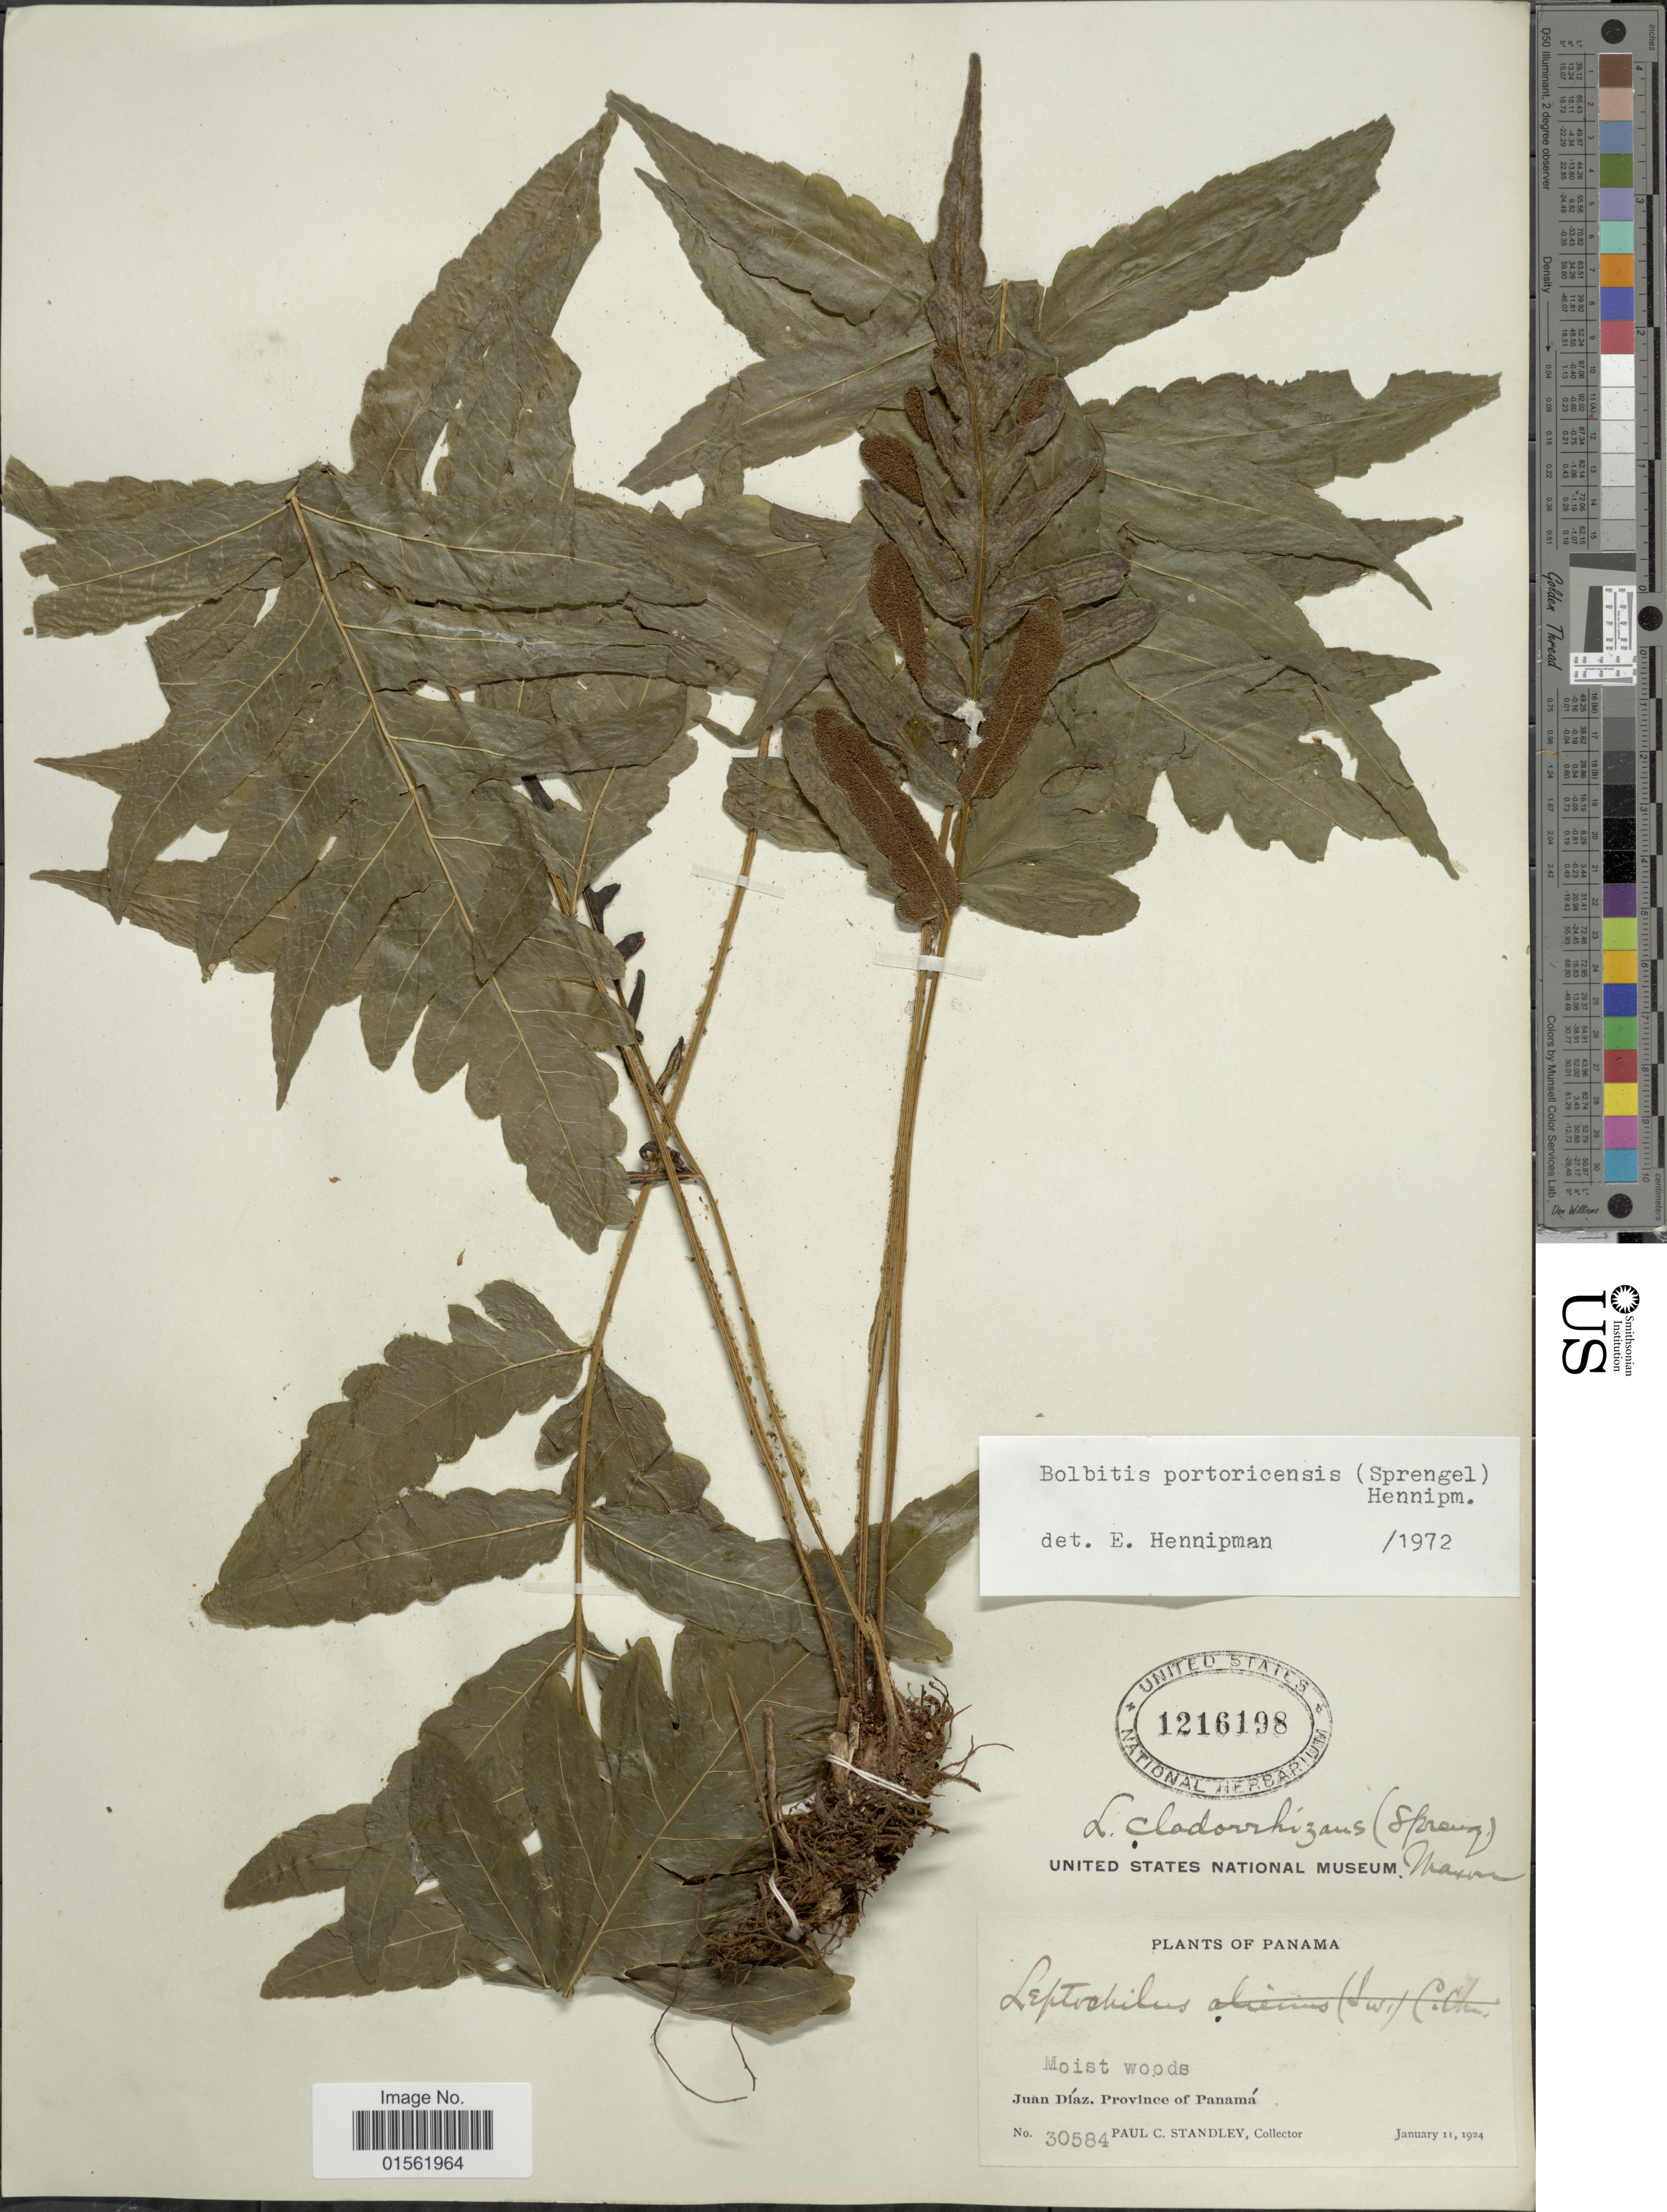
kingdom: Plantae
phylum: Tracheophyta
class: Polypodiopsida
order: Polypodiales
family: Dryopteridaceae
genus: Bolbitis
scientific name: Bolbitis portoricensis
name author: (Spreng.) Hennipman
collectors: P. C. Standley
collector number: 30584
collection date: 1924-01-11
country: Panama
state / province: Panamá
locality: Juan Díaz. Province of Panamá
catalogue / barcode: US 1216198